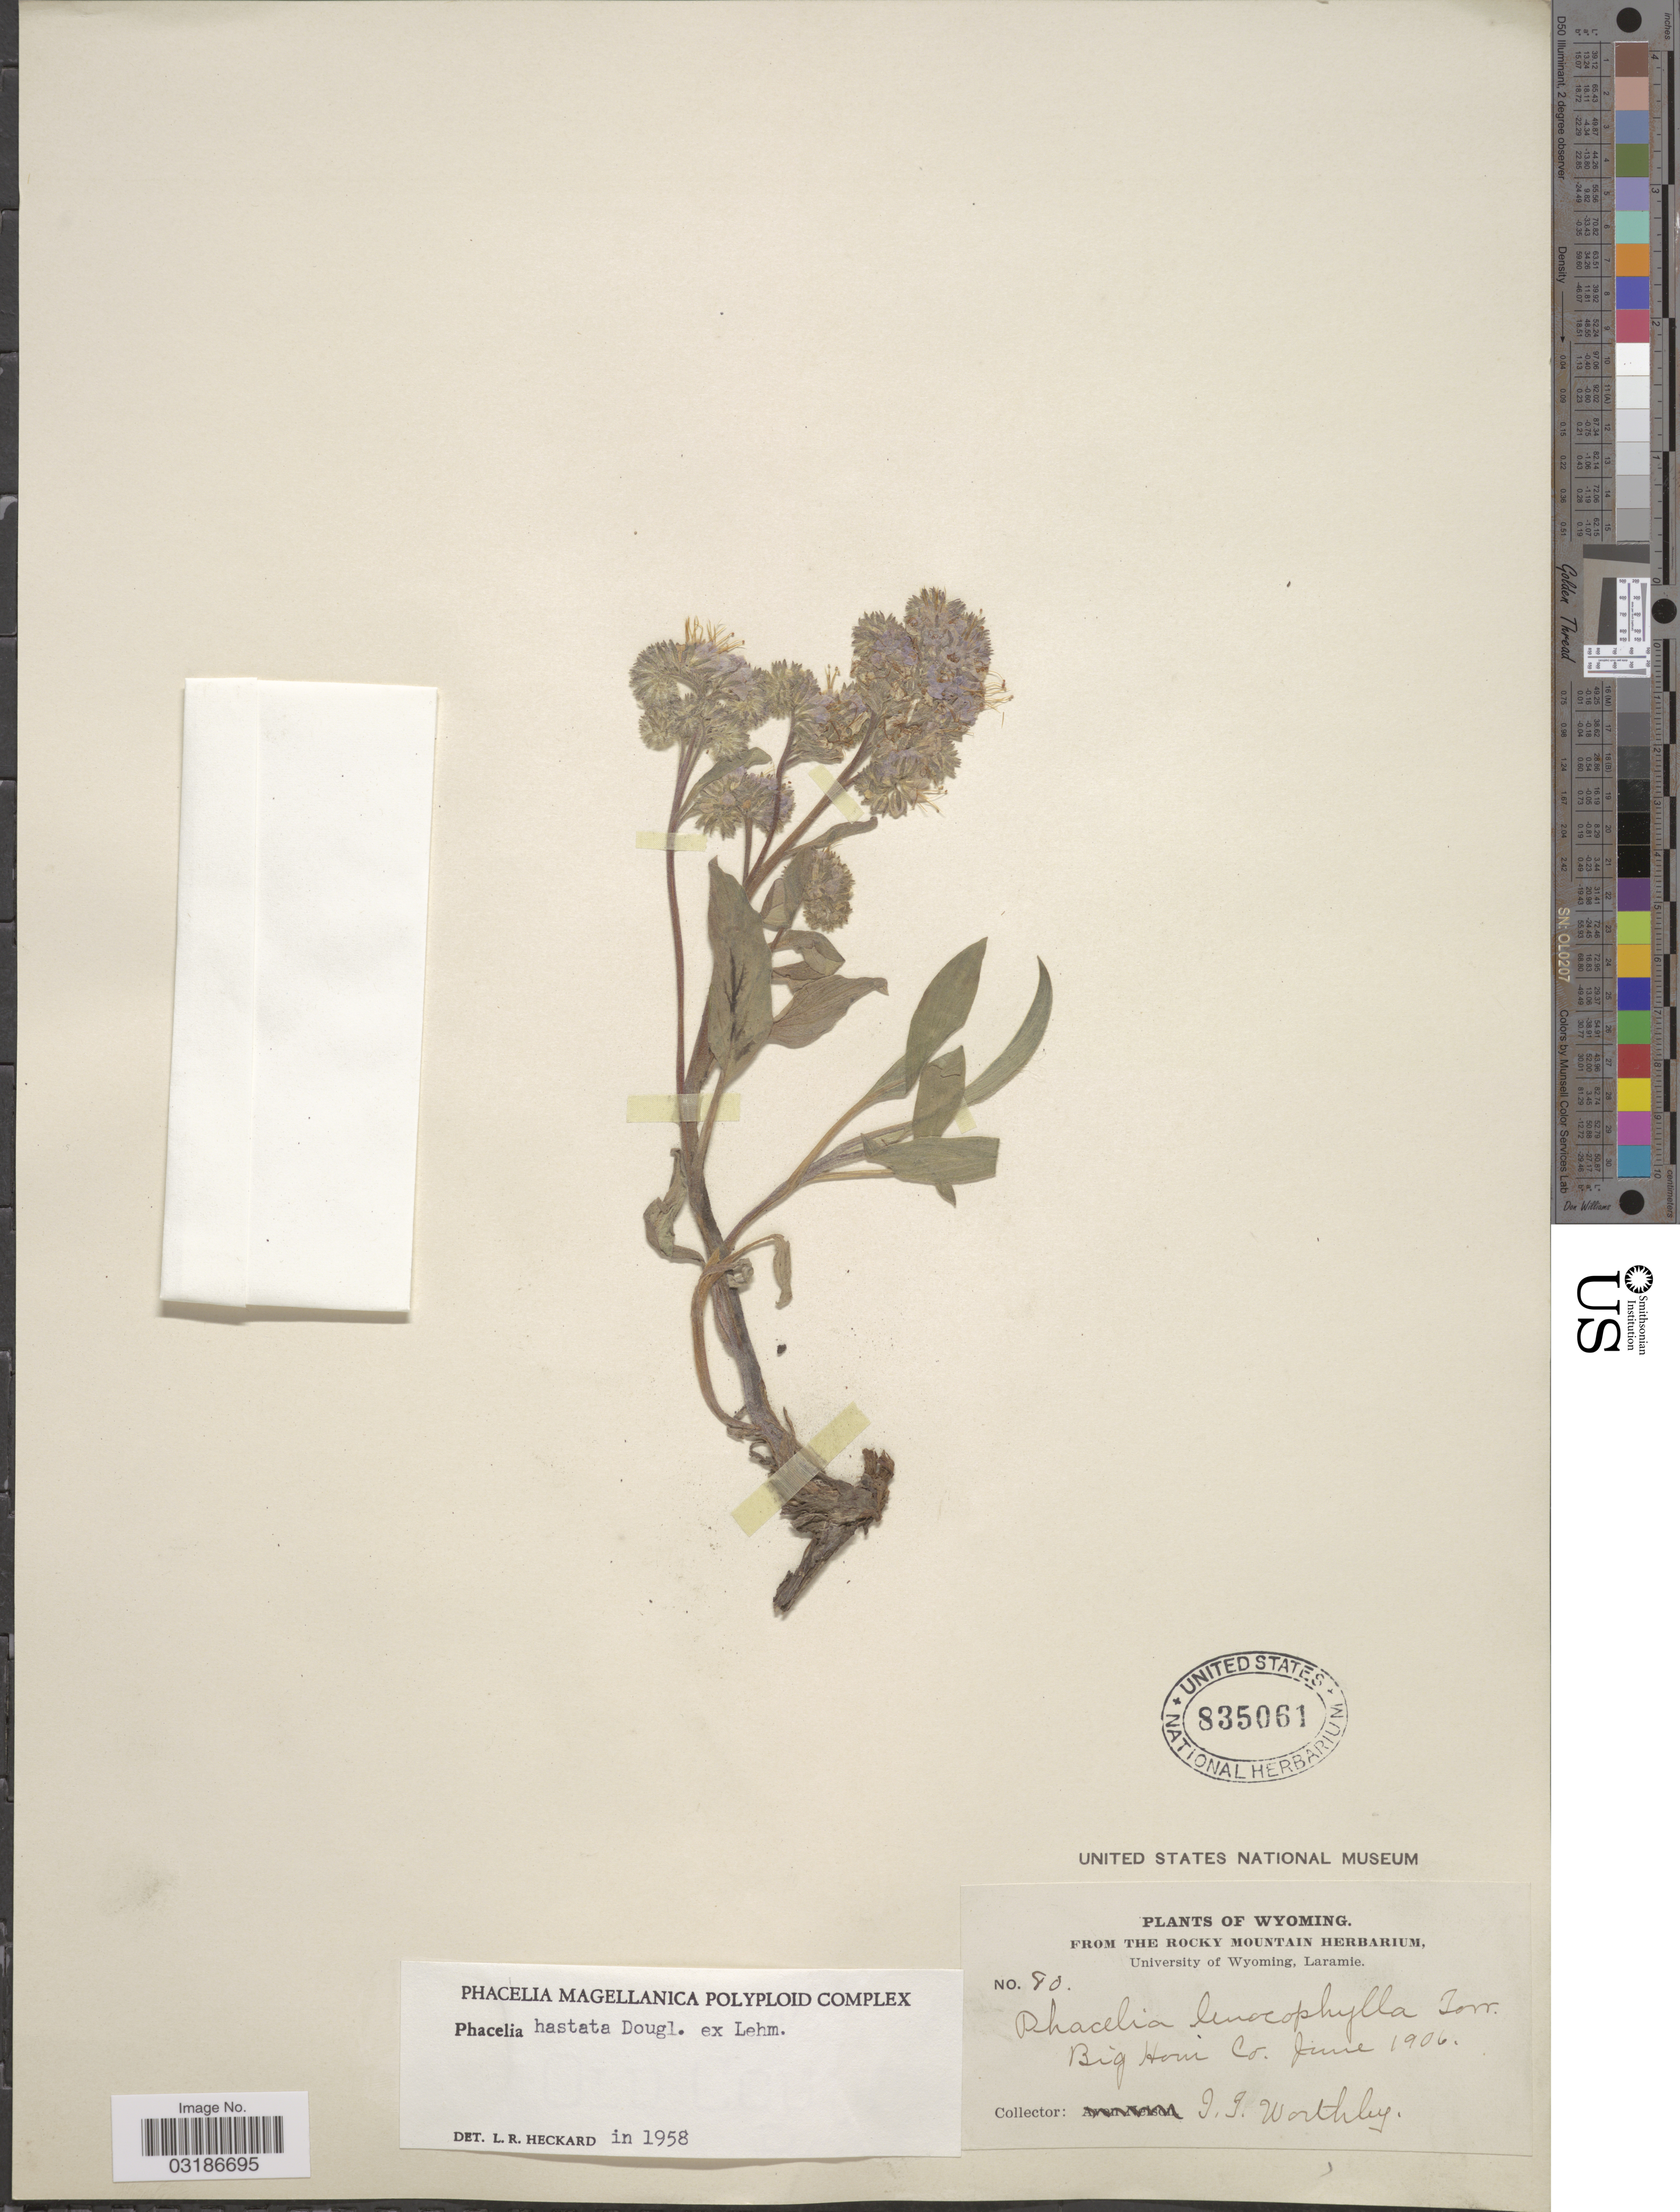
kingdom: Plantae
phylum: Tracheophyta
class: Magnoliopsida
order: Boraginales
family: Hydrophyllaceae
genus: Phacelia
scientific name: Phacelia hastata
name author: Douglas ex Lehm.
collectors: J. Worthley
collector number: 80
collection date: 1906-06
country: United States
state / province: Wyoming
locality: Big Horn Co.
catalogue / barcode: US 835061